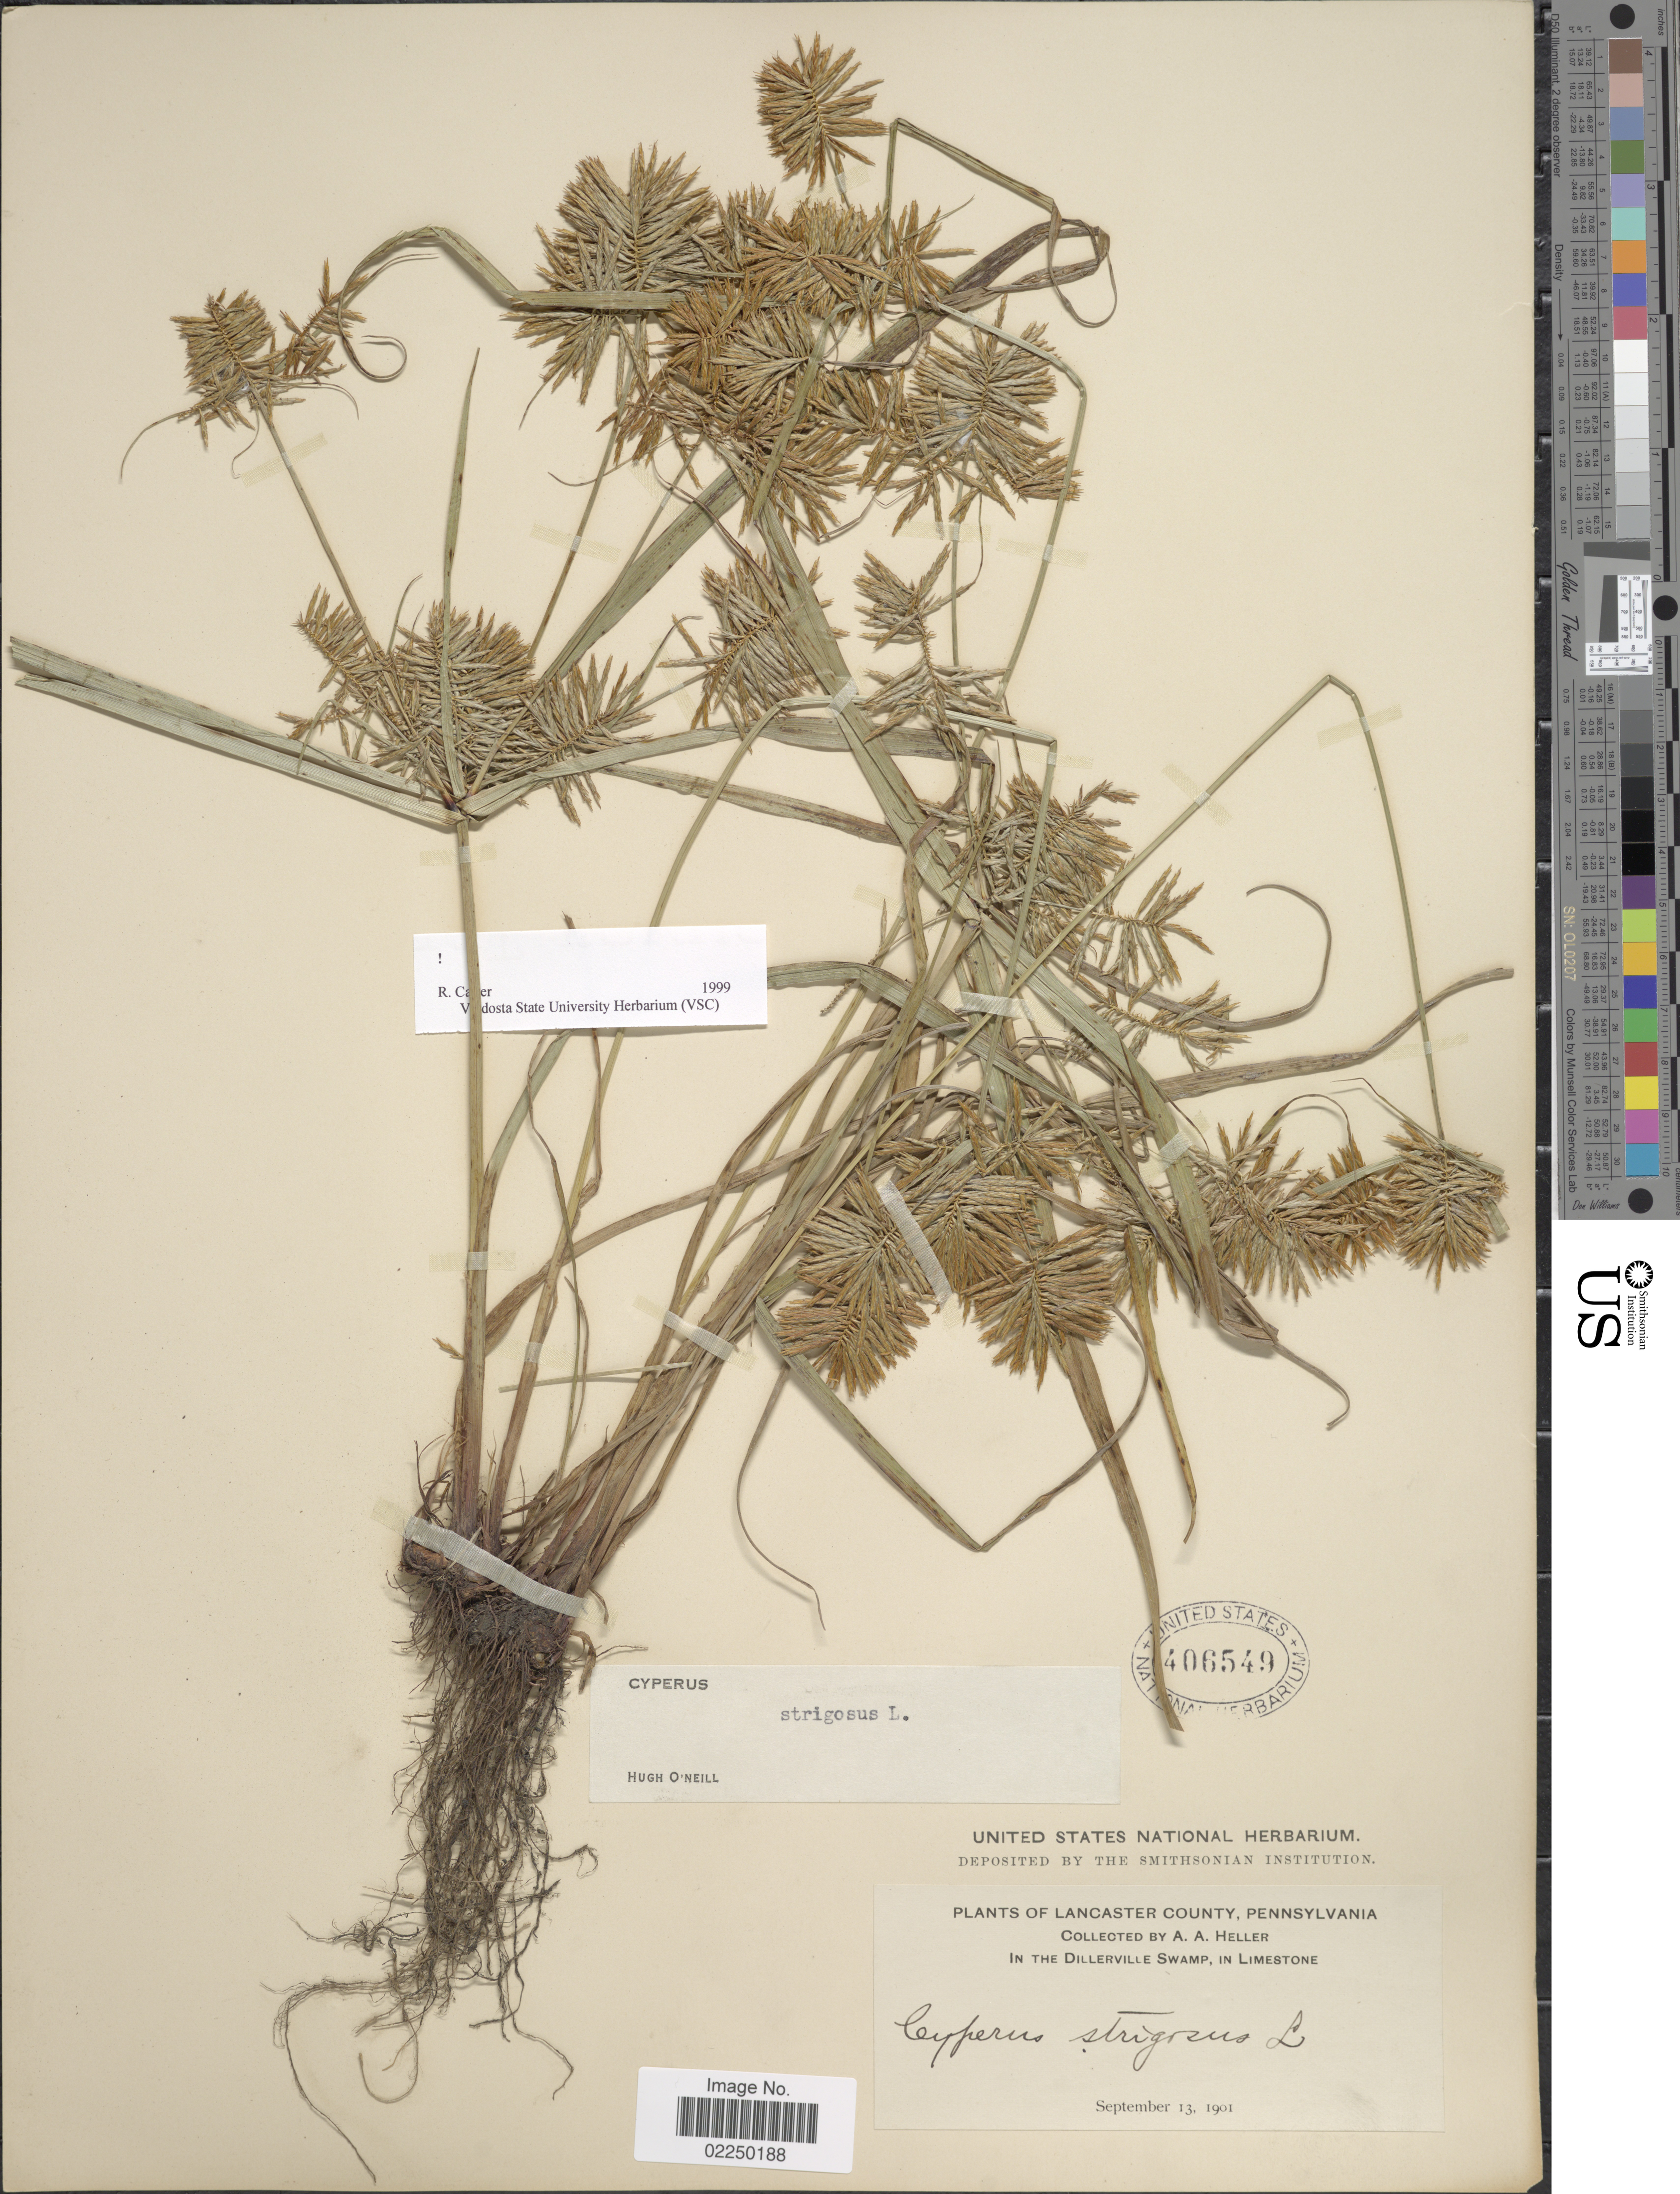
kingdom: Plantae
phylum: Tracheophyta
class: Liliopsida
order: Poales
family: Cyperaceae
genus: Cyperus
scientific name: Cyperus strigosus L.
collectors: A. A. Heller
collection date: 1901-09-13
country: United States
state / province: Pennsylvania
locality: Lancaster County, in the Dillerville Swamp, in Limestone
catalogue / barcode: US 406549